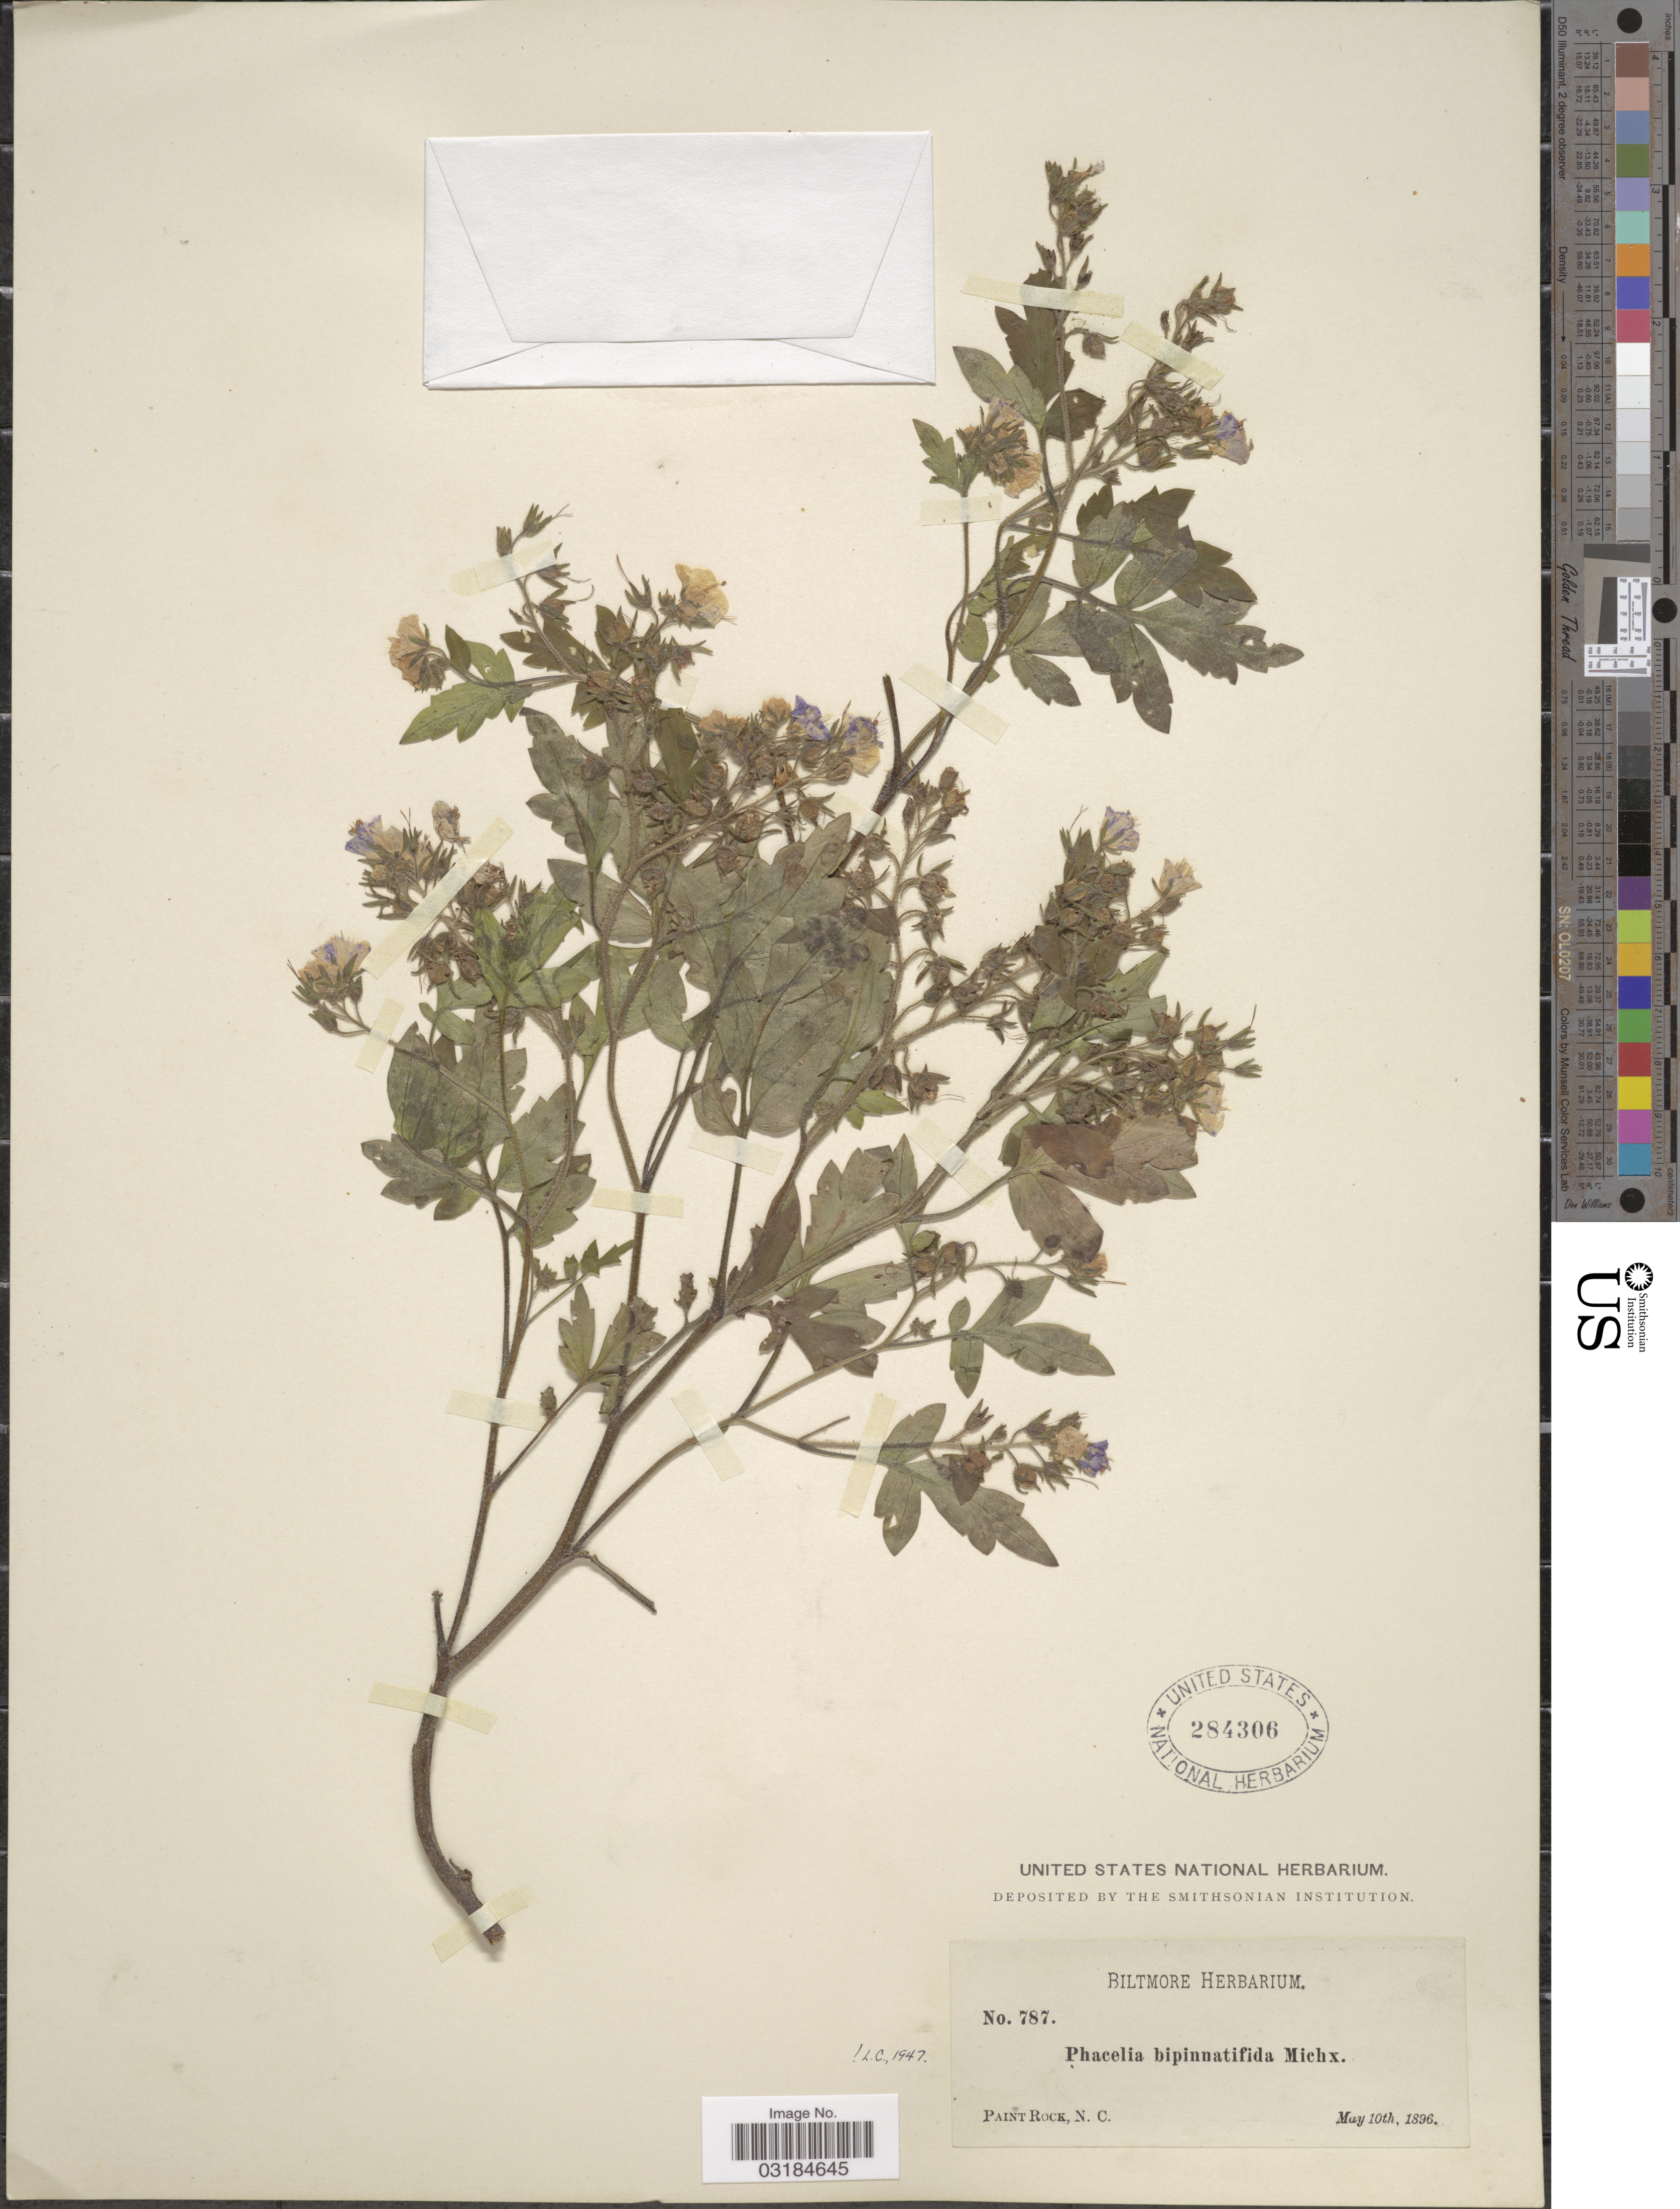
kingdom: Plantae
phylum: Tracheophyta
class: Magnoliopsida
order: Boraginales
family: Hydrophyllaceae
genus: Phacelia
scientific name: Phacelia bipinnatifida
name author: (Atwood) Michx.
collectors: ex herb. Biltmore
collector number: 787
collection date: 1896-05-10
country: United States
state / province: North Carolina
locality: Paint Rock.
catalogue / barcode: US 284306